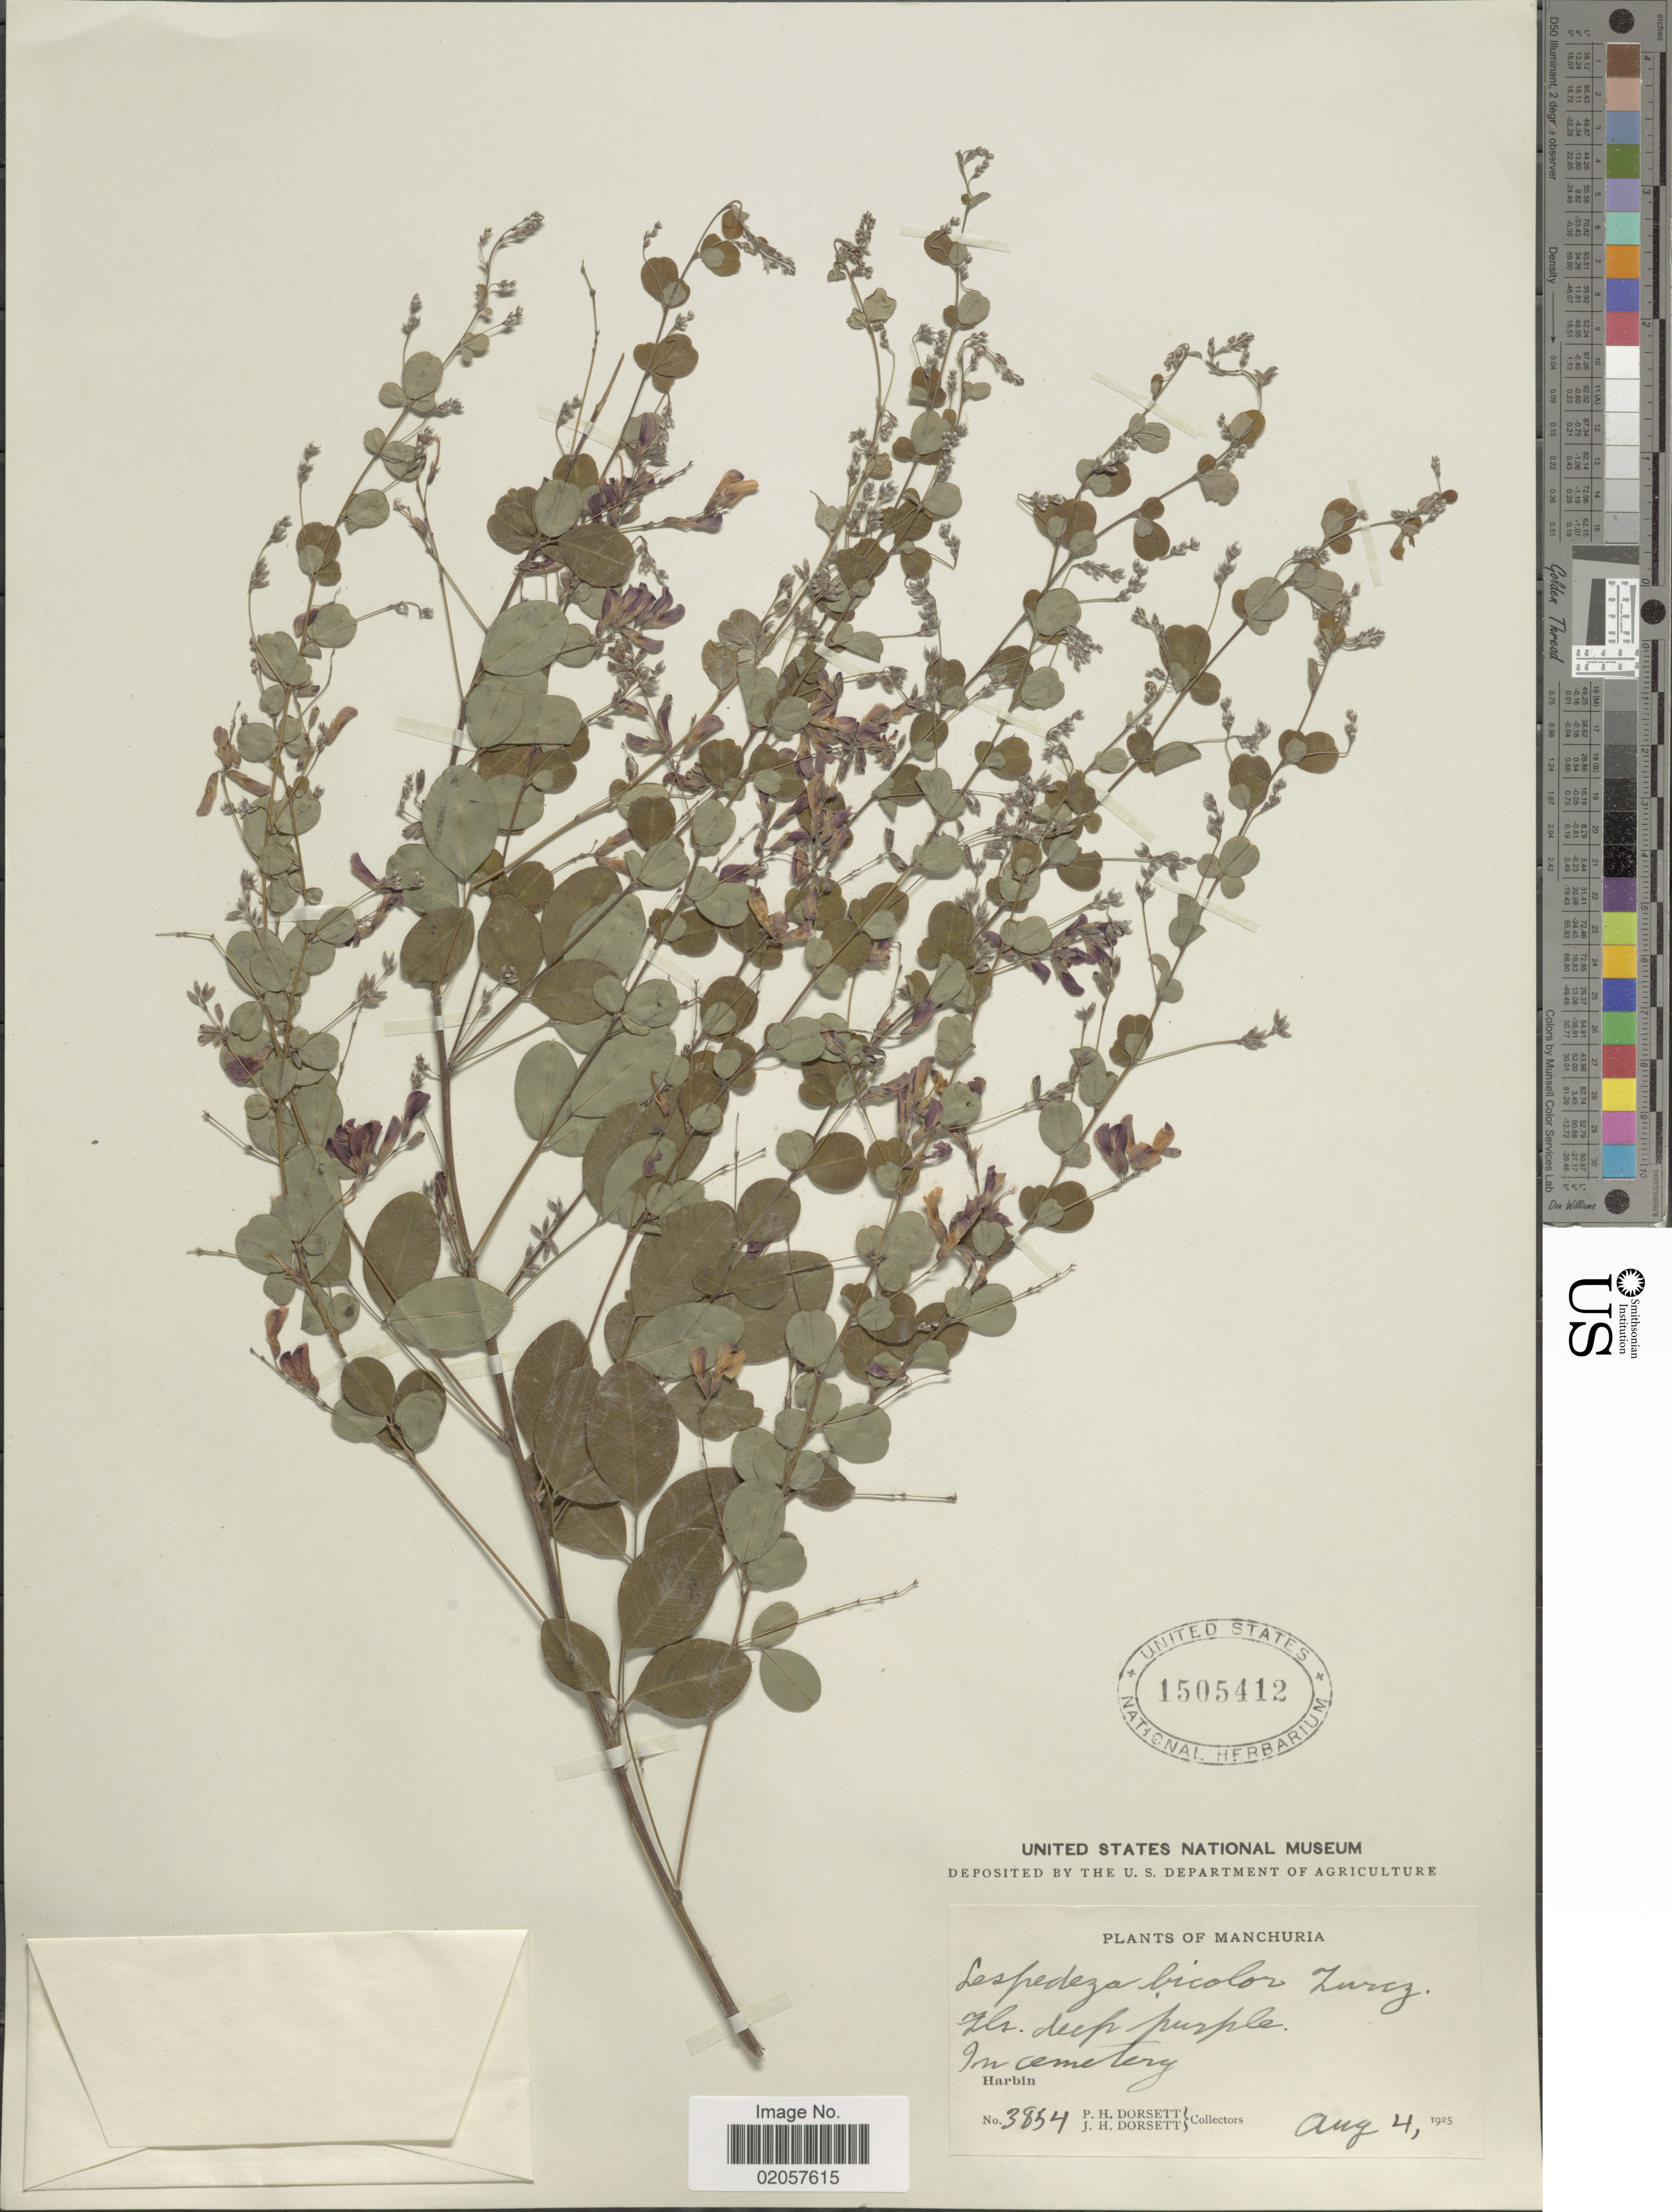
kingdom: Plantae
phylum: Tracheophyta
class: Magnoliopsida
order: Fabales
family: Fabaceae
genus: Lespedeza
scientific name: Lespedeza bicolor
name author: Turcz.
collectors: P. H. Dorsett & J. Dorsett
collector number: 3854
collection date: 1925-08-04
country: China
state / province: Heilongjiang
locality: Manchuria, in cemetery, Harbin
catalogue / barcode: US 1505412